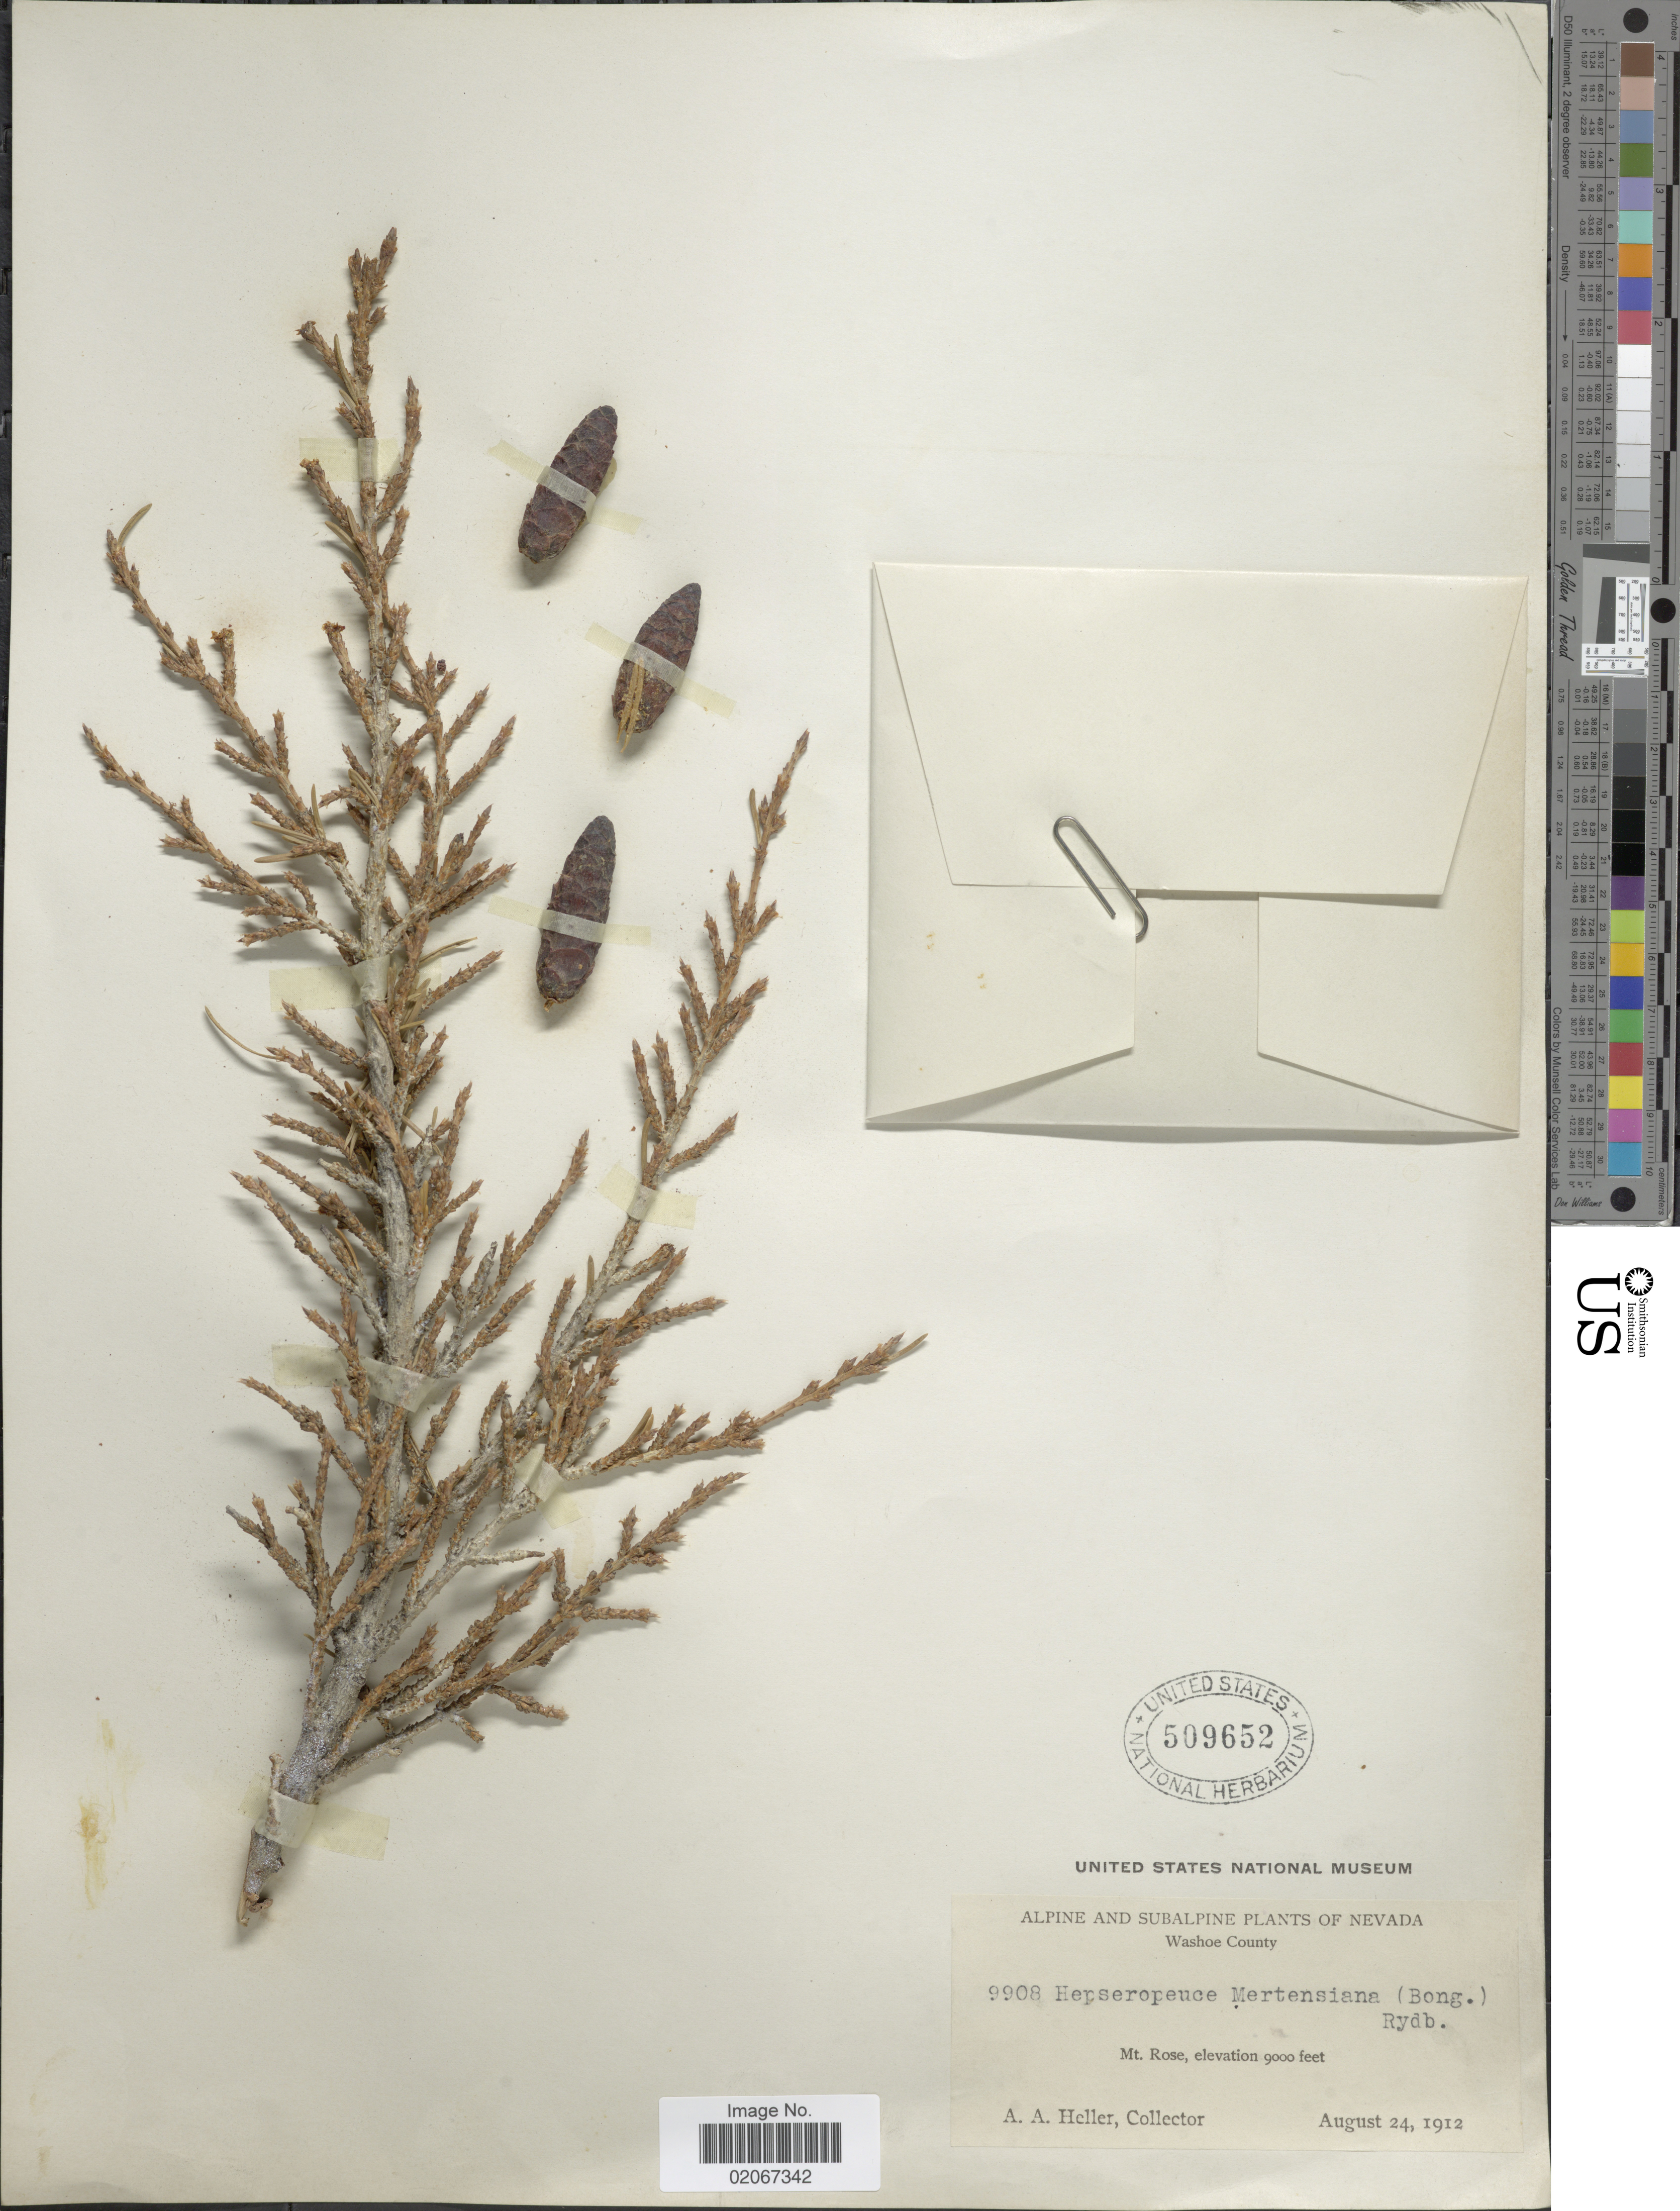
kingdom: Plantae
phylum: Tracheophyta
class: Pinopsida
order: Pinales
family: Pinaceae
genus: Tsuga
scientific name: Tsuga mertensiana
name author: (Bong.) Carrière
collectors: A. A. Heller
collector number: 9908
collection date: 1912-08-24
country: United States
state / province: Nevada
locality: Alpine and Subalpine plants of Nevada. Washoe County. Mt. Rose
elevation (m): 2743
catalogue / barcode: US 509652